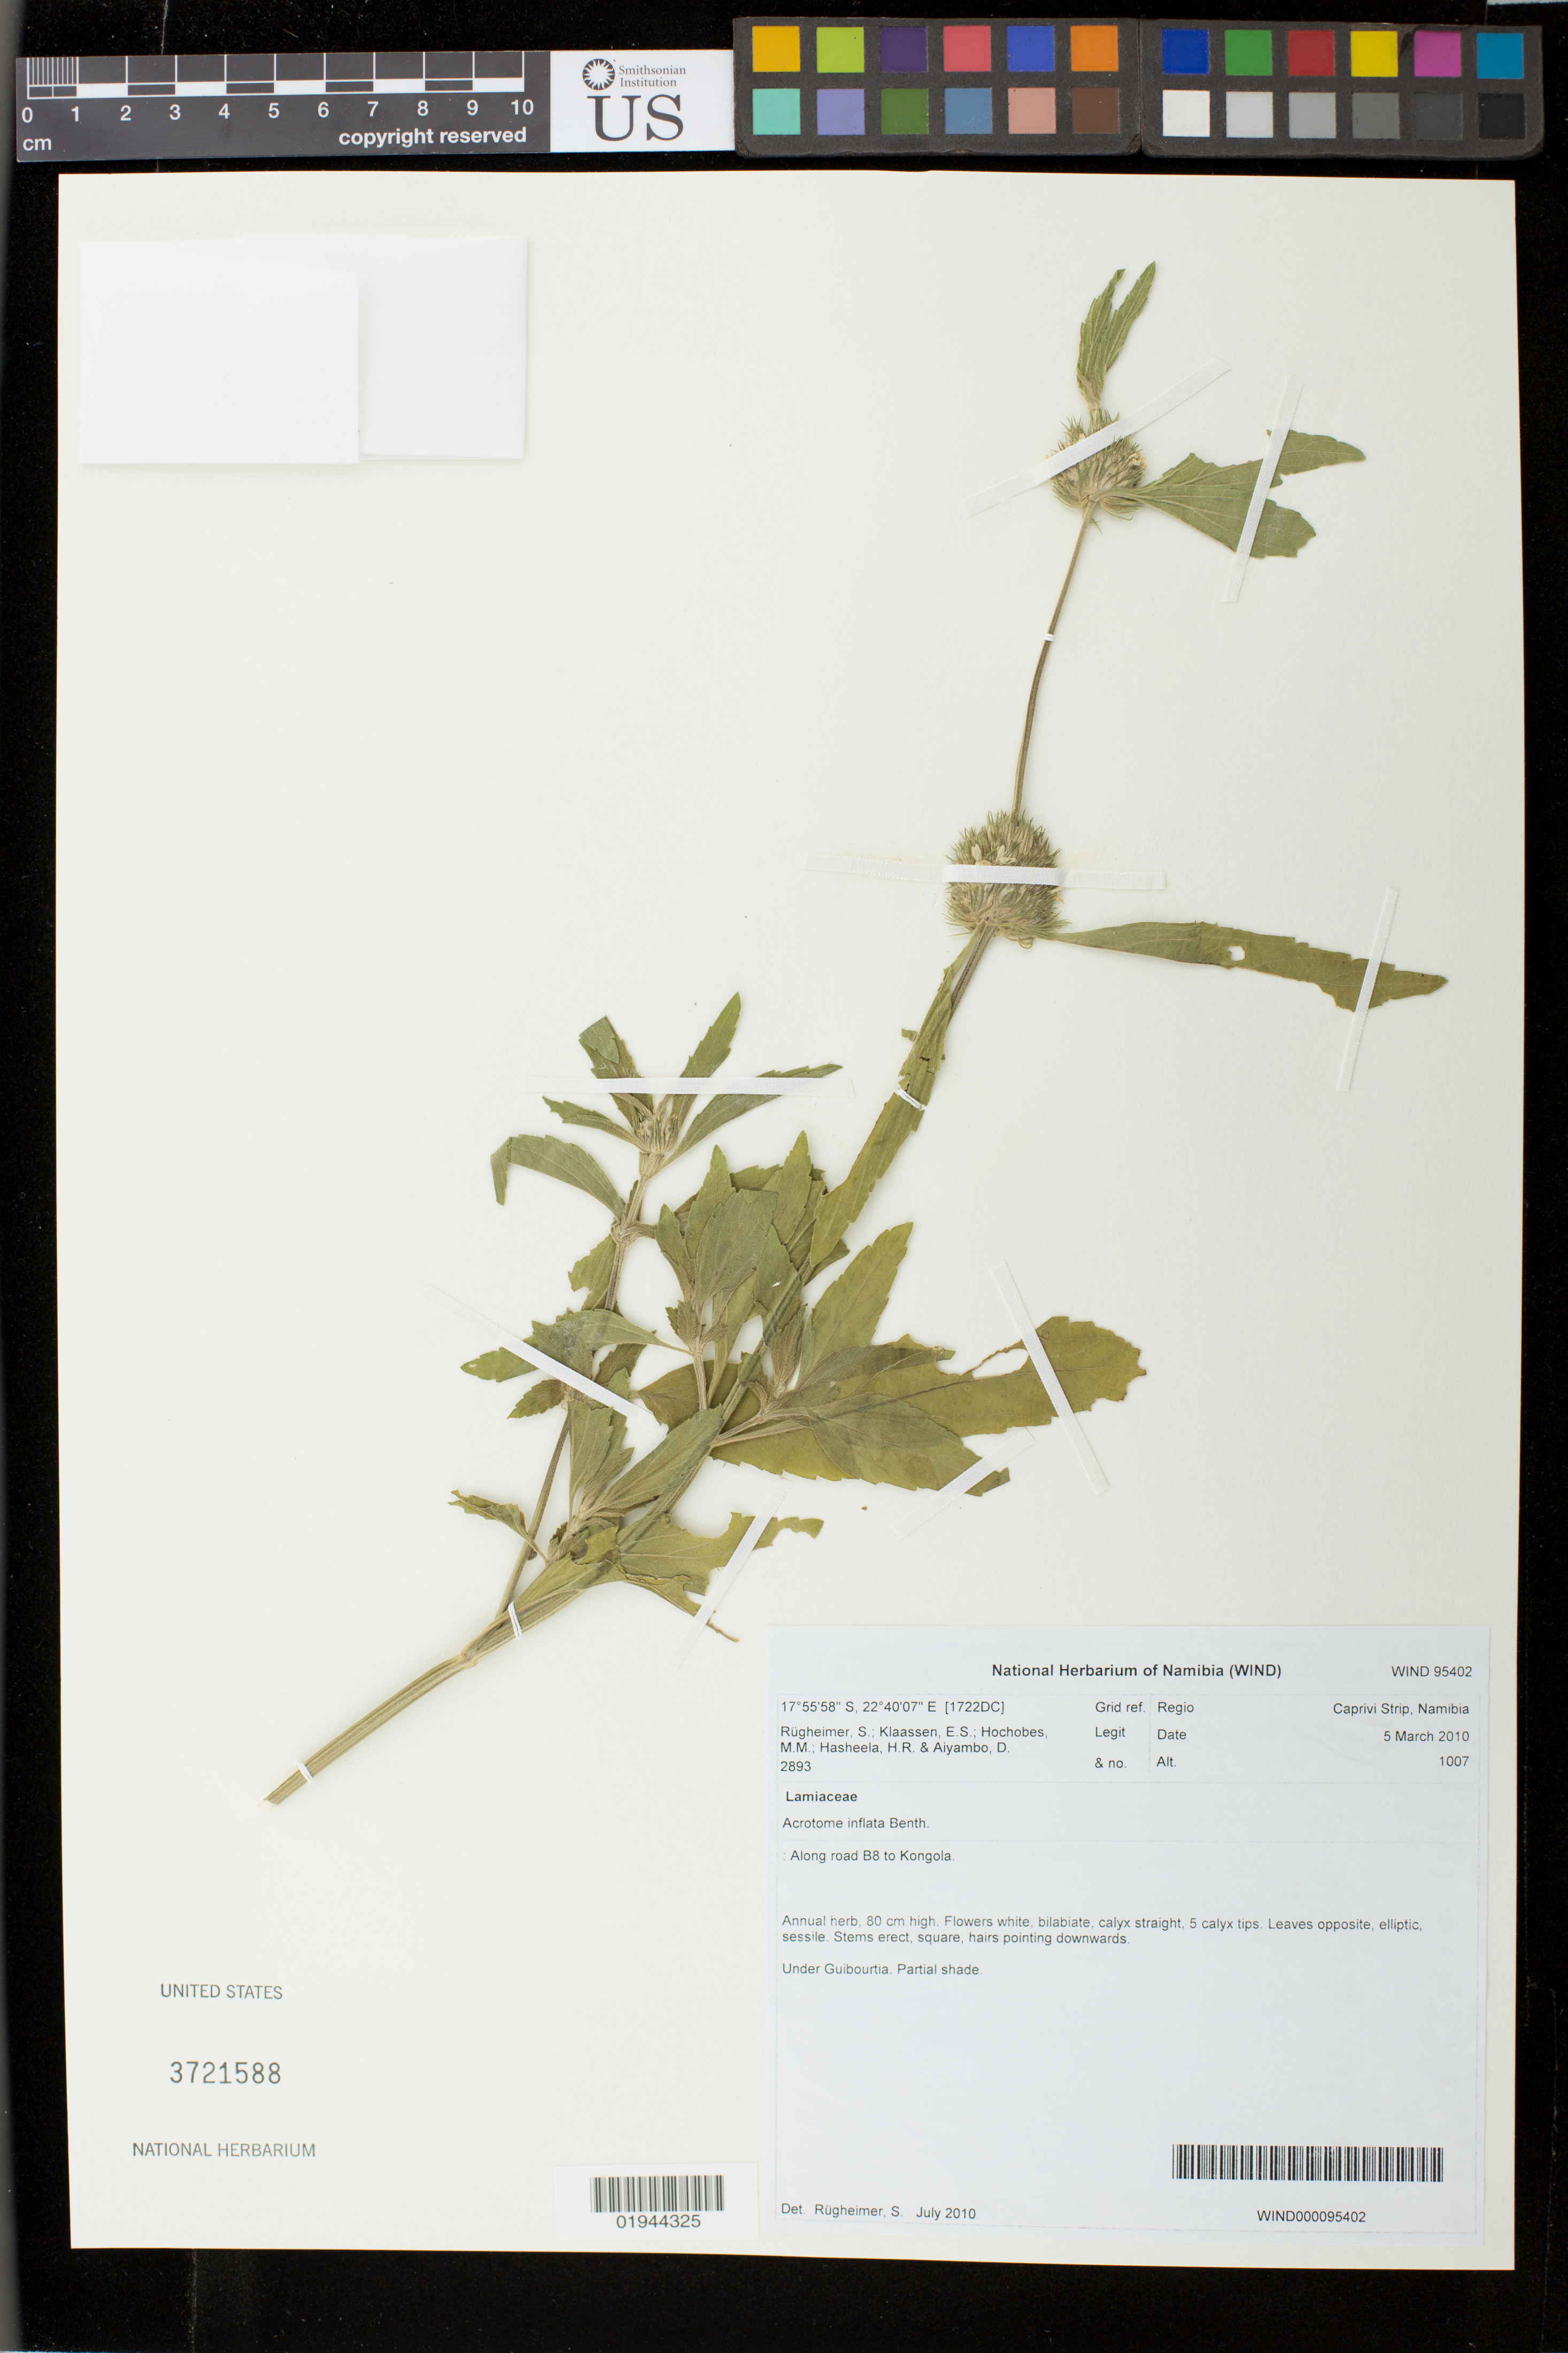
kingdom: Plantae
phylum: Tracheophyta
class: Magnoliopsida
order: Lamiales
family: Lamiaceae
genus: Acrotome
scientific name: Acrotome inflata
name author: Benth.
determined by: Rugheimer, S.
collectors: S. Rugheimer, E. S. Klaassen, M. Hochobes, H. Hasheela & D. Aiyambo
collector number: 2893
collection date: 2010-03-05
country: Namibia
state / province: Caprivi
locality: Along road B8 to Kongola.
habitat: Under Guibourtia. Partial shade.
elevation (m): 1007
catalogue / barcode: US 3721588